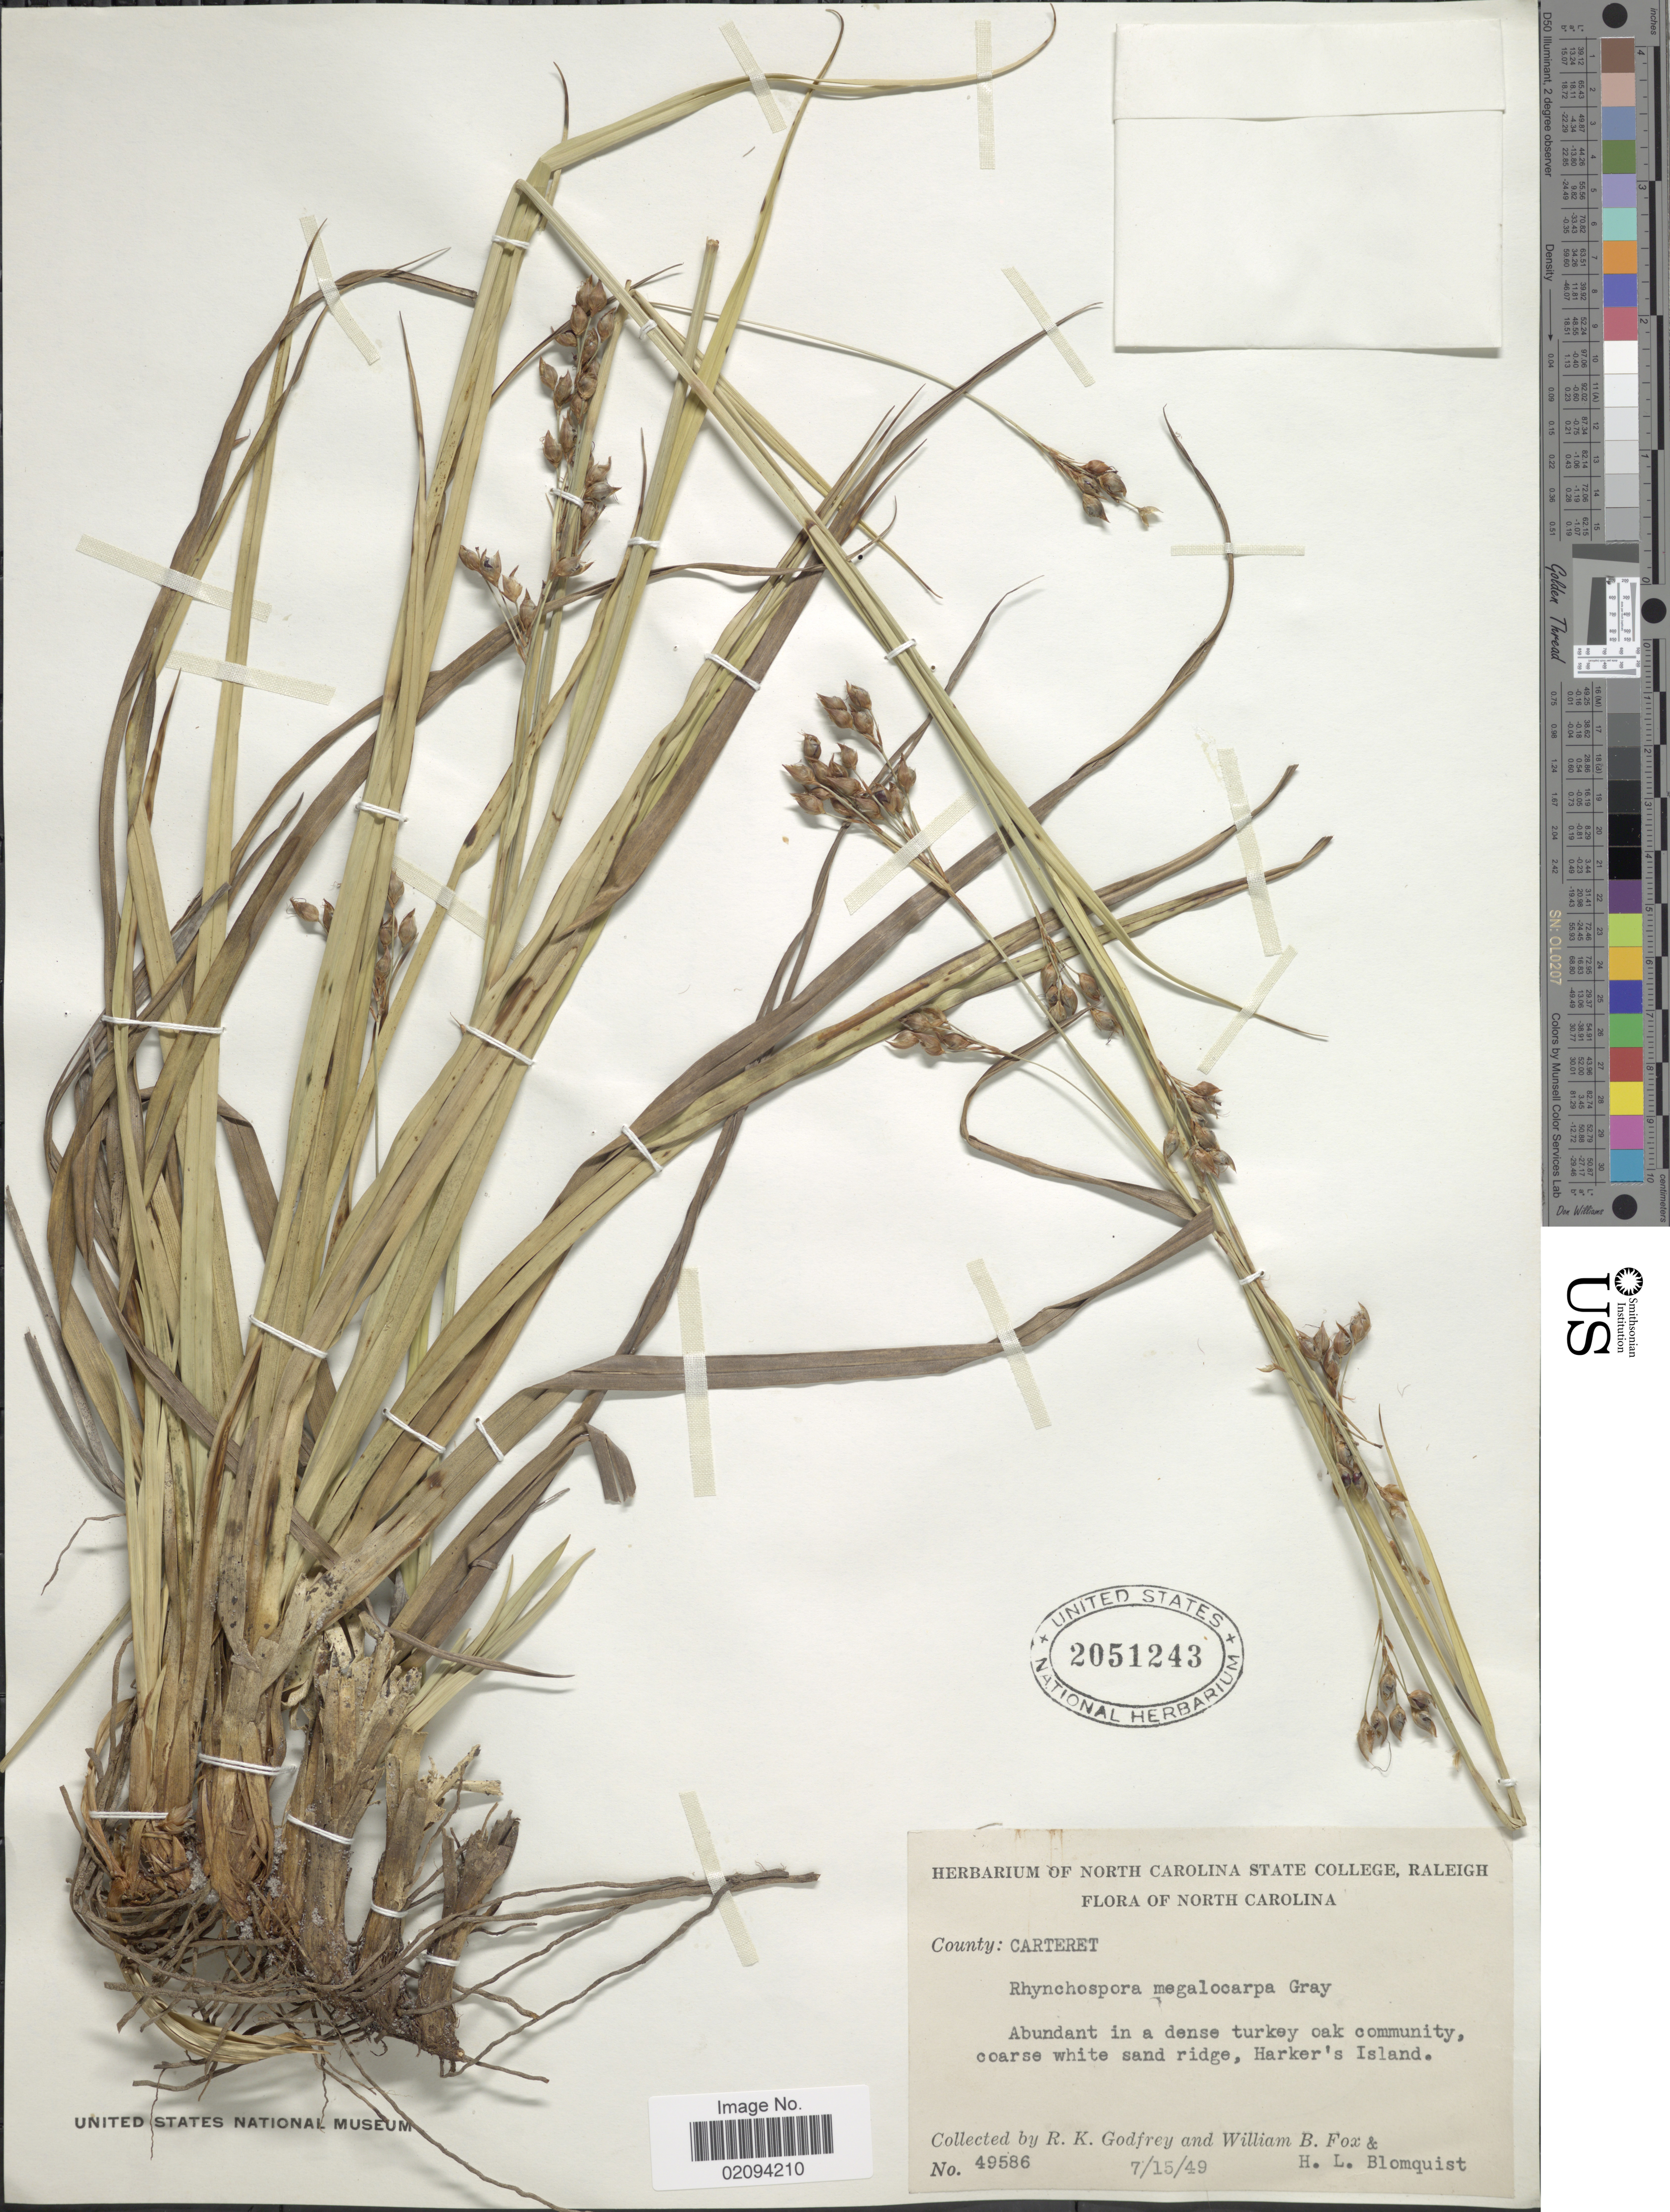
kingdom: Plantae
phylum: Tracheophyta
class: Liliopsida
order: Poales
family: Cyperaceae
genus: Rhynchospora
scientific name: Rhynchospora megalocarpa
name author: A. Gray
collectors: R. K. Godfrey, W. B. Fox & H. Blomquist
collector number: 49586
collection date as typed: Transcribed d/m/y: 15/7/49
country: United States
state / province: North Carolina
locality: County: Carteret. Abundant in a dense turkey oak community, coarse white sand ridge, Harker's Island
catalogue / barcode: US 2051243